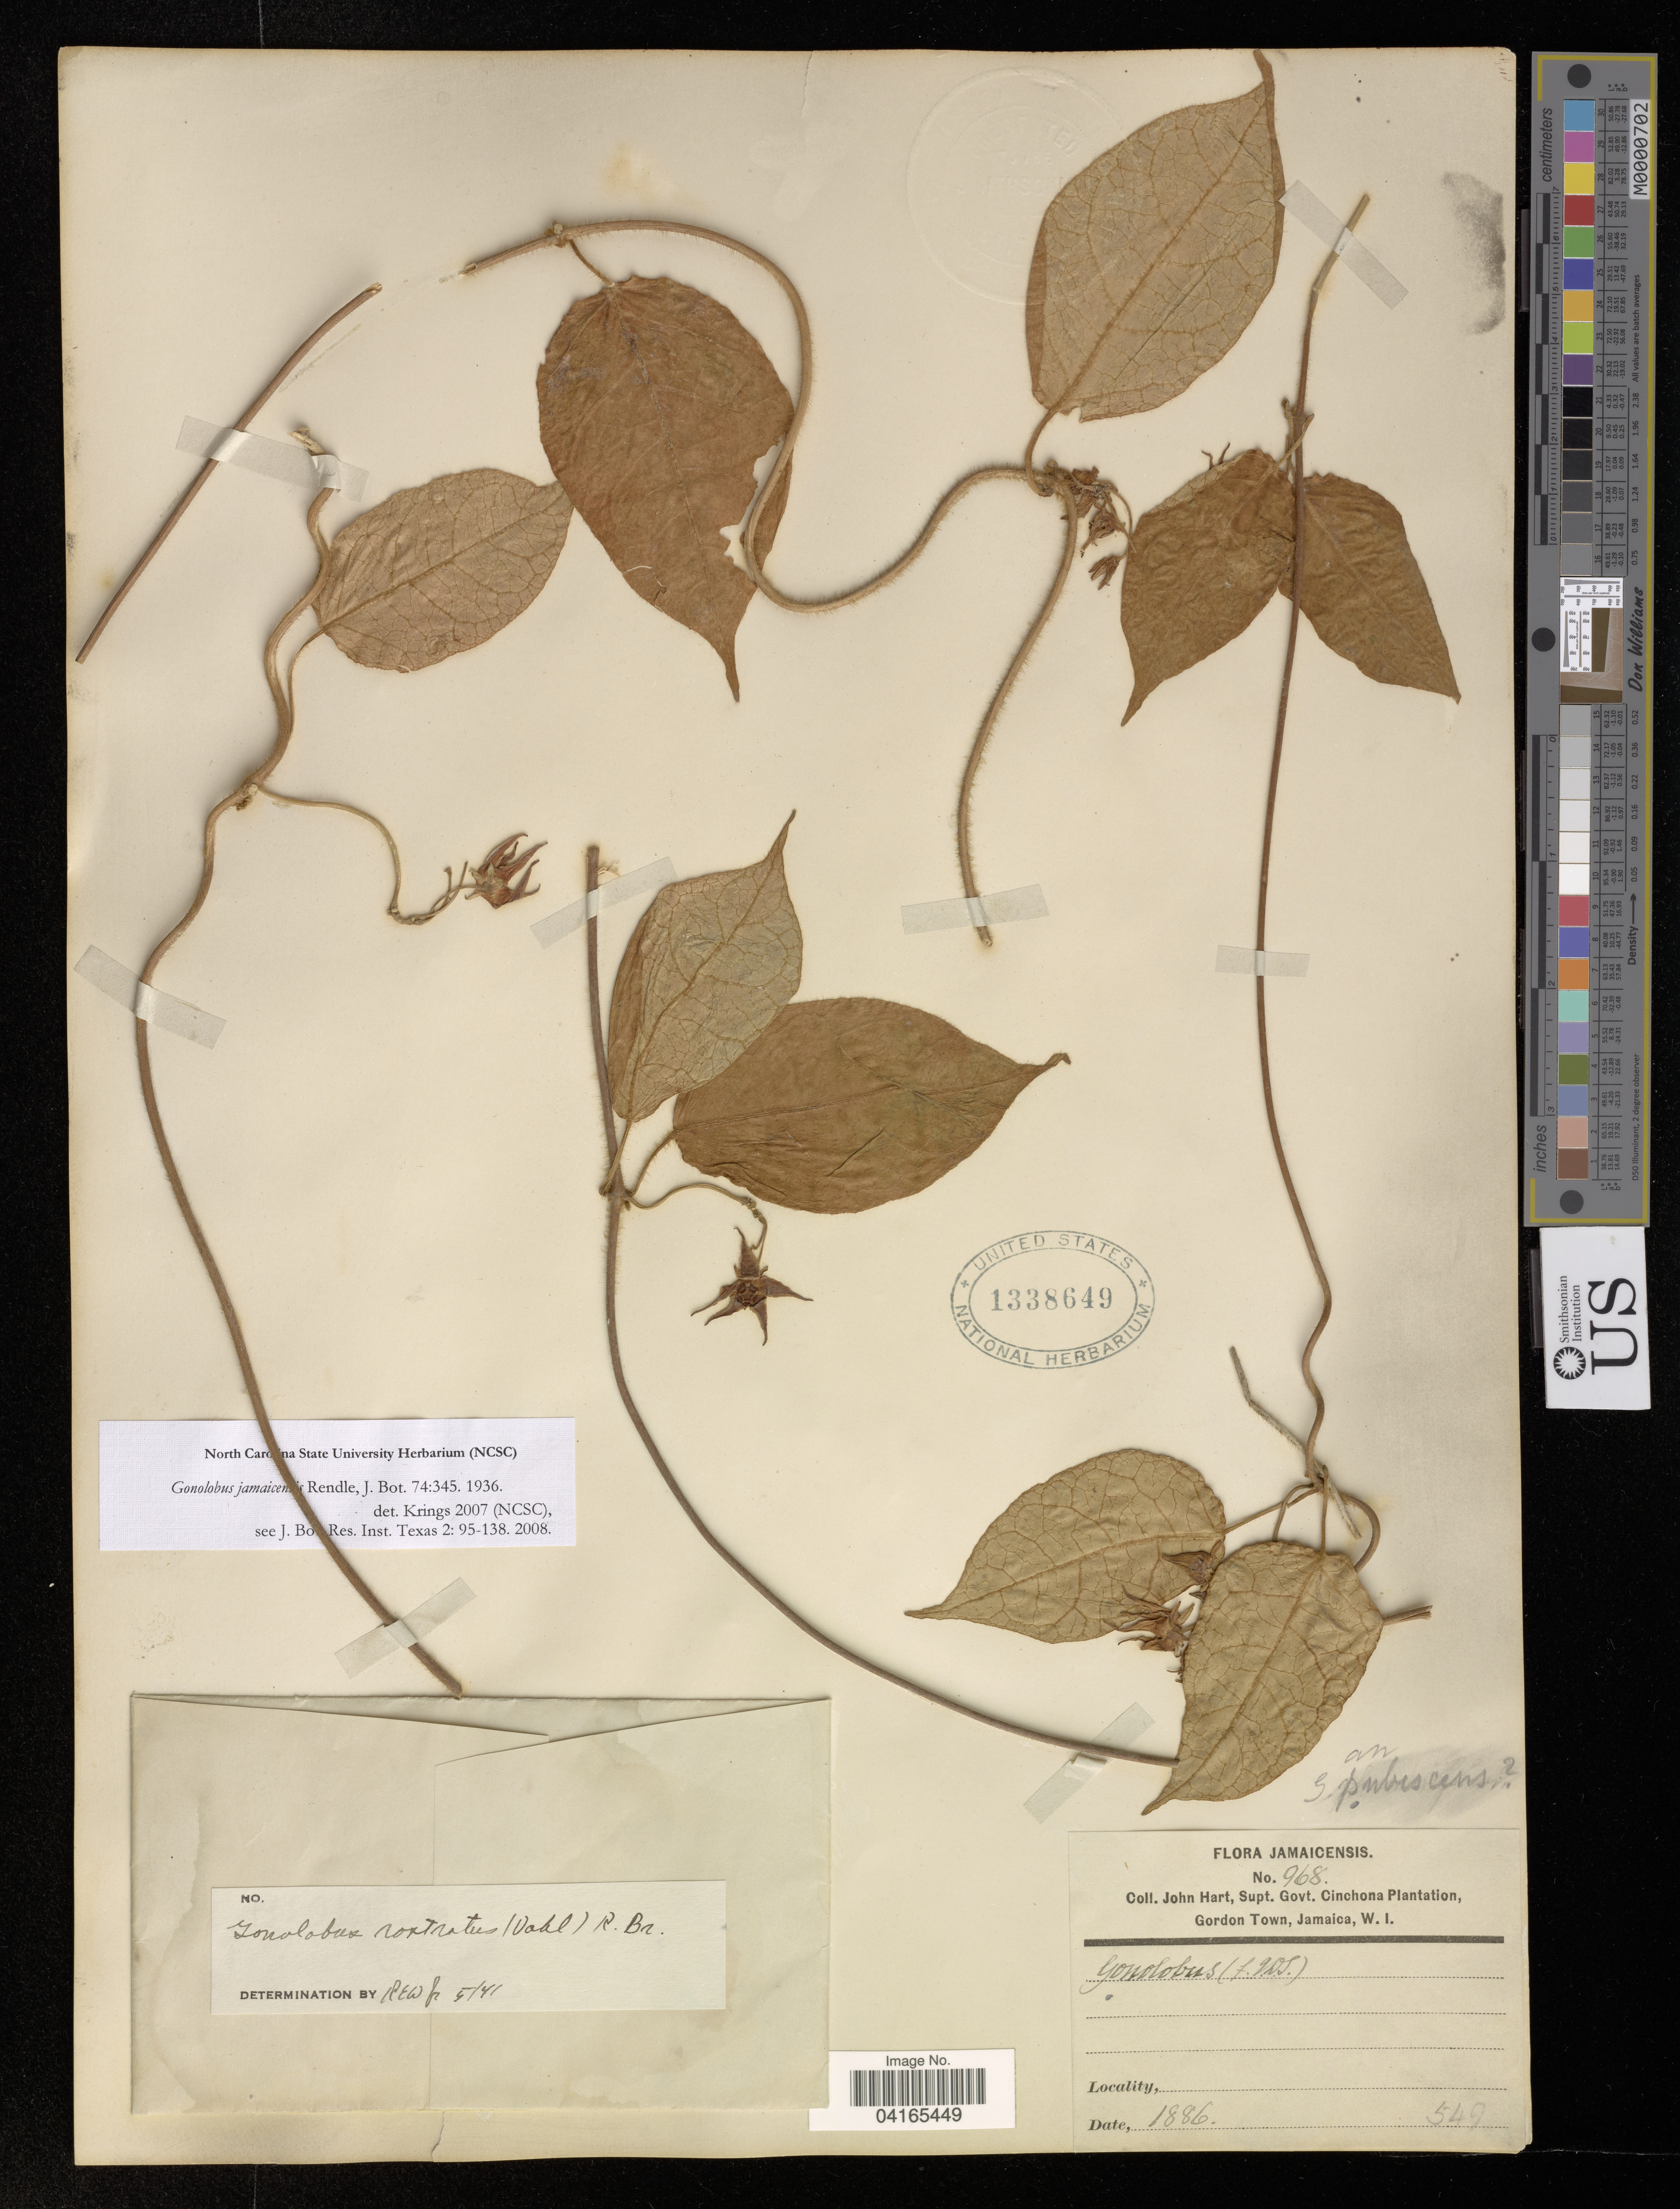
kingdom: Plantae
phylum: Tracheophyta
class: Magnoliopsida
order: Gentianales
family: Apocynaceae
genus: Gonolobus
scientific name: Gonolobus jamaicensis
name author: Rendle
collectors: J. Hart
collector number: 968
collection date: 1886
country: Jamaica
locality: Supt. Govt. Cinchona Plantation, Gordon Town.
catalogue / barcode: US 1338649